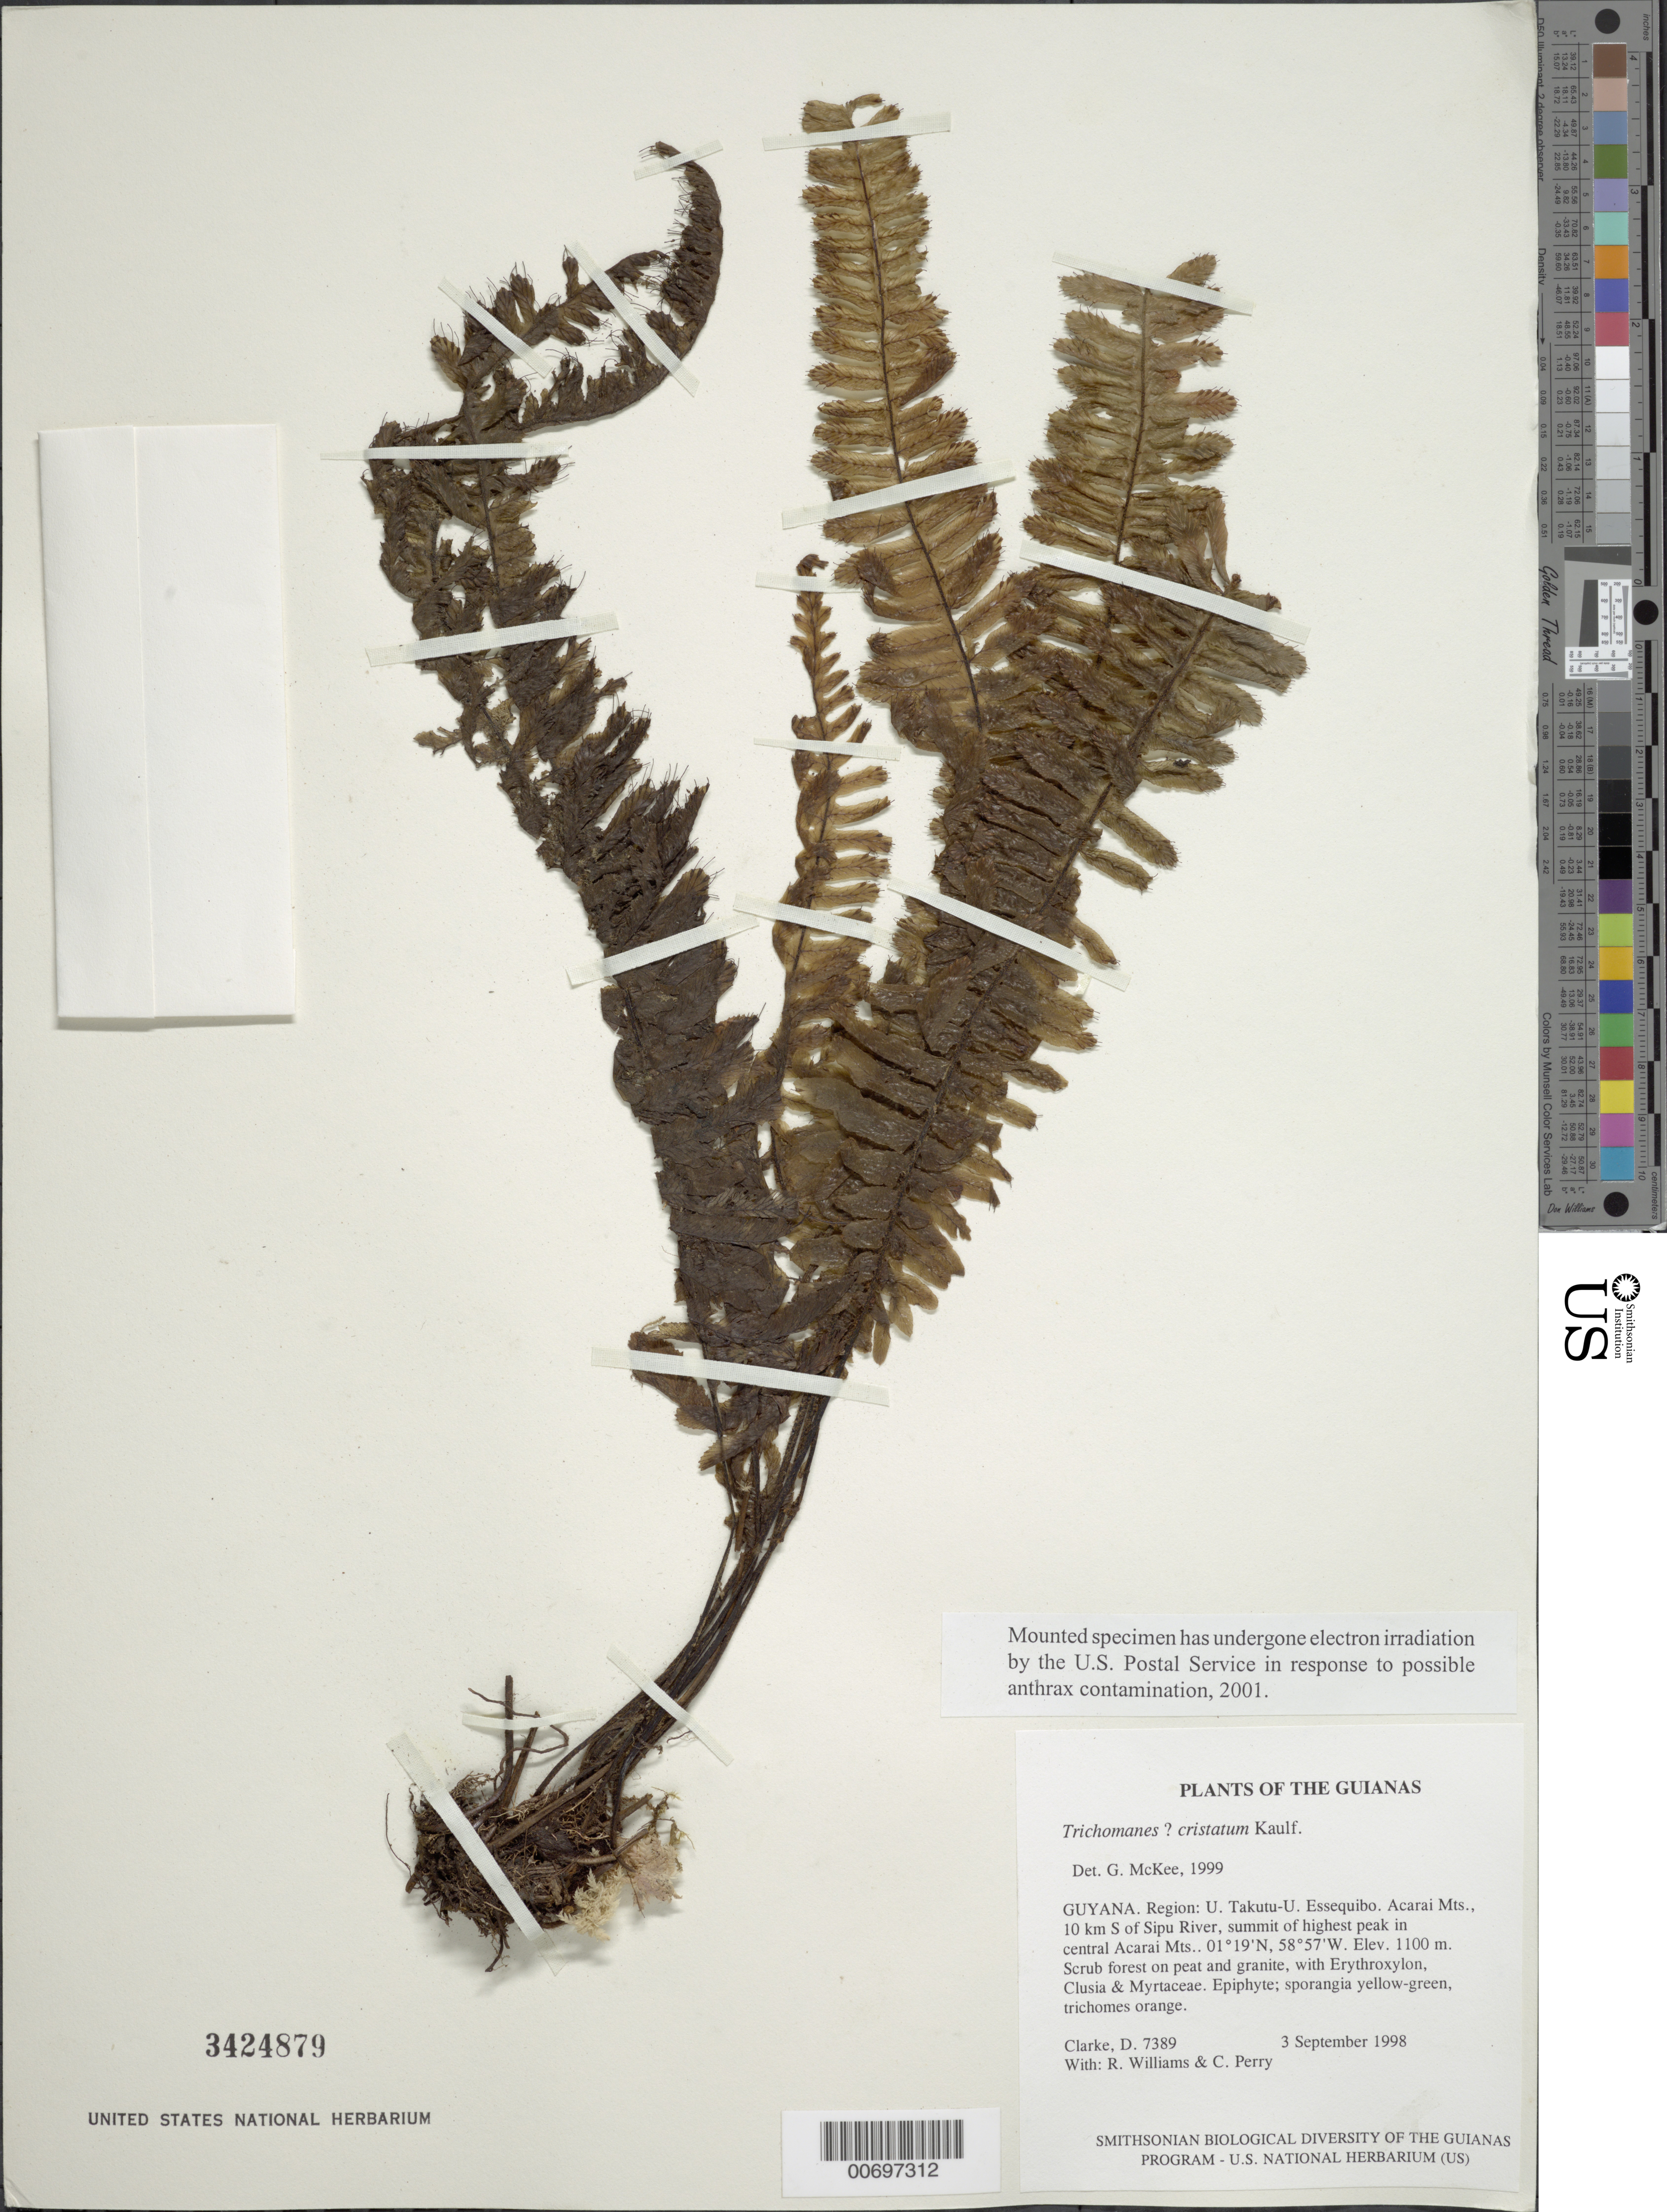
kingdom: Plantae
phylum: Tracheophyta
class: Polypodiopsida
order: Hymenophyllales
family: Hymenophyllaceae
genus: Trichomanes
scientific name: Trichomanes cristatum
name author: Kaulf.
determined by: McKee, G. S., (US), NMNH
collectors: H. D. Clarke, R. Williams & C. Perry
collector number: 7389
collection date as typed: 3 September 1998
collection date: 1998-09-03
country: Guyana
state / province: U. Takutu-U. Essequibo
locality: Acarai Mts., 10 km S of Sipu River, summit of highest peak in central Acarai Mts.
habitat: Scrub forest on peat and granite, with Erythroxylum, Clusia & Myrtaceae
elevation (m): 1100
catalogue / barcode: US 3424879